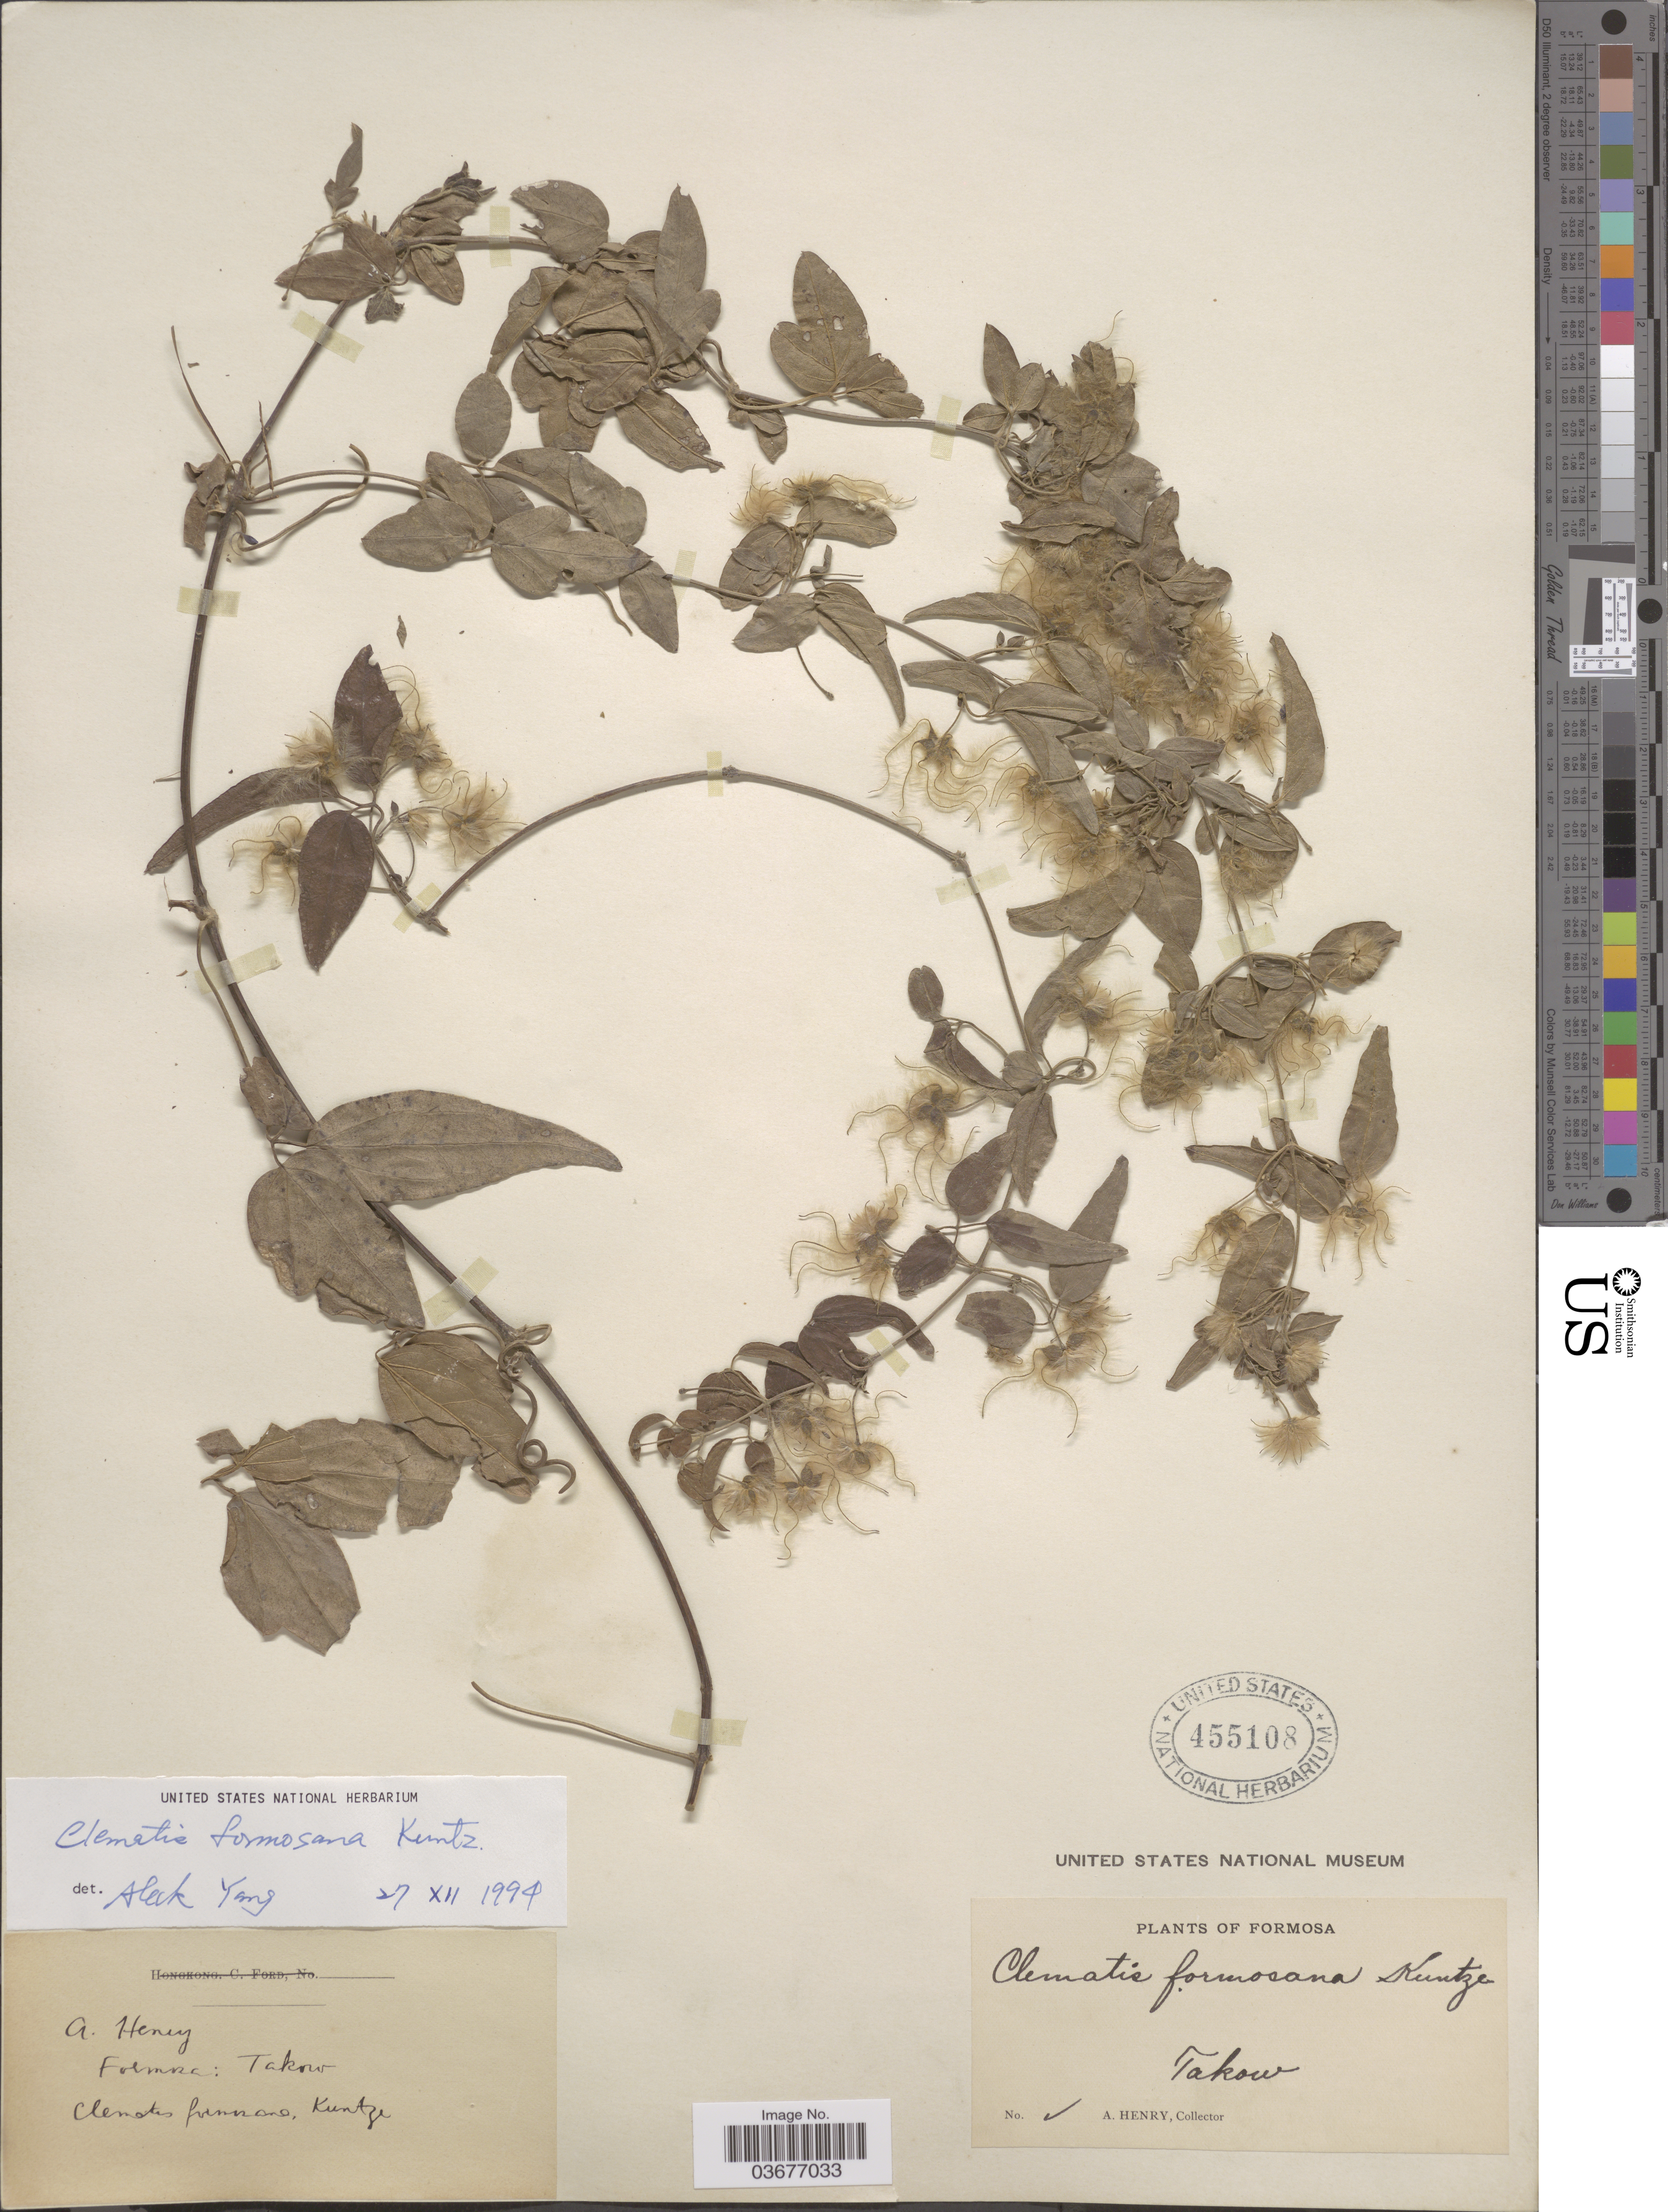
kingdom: Plantae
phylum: Tracheophyta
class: Magnoliopsida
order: Ranunculales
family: Ranunculaceae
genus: Clematis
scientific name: Clematis formosana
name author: Kuntze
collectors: A. Henry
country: Taiwan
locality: Formosa. Takow.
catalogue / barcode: US 455108